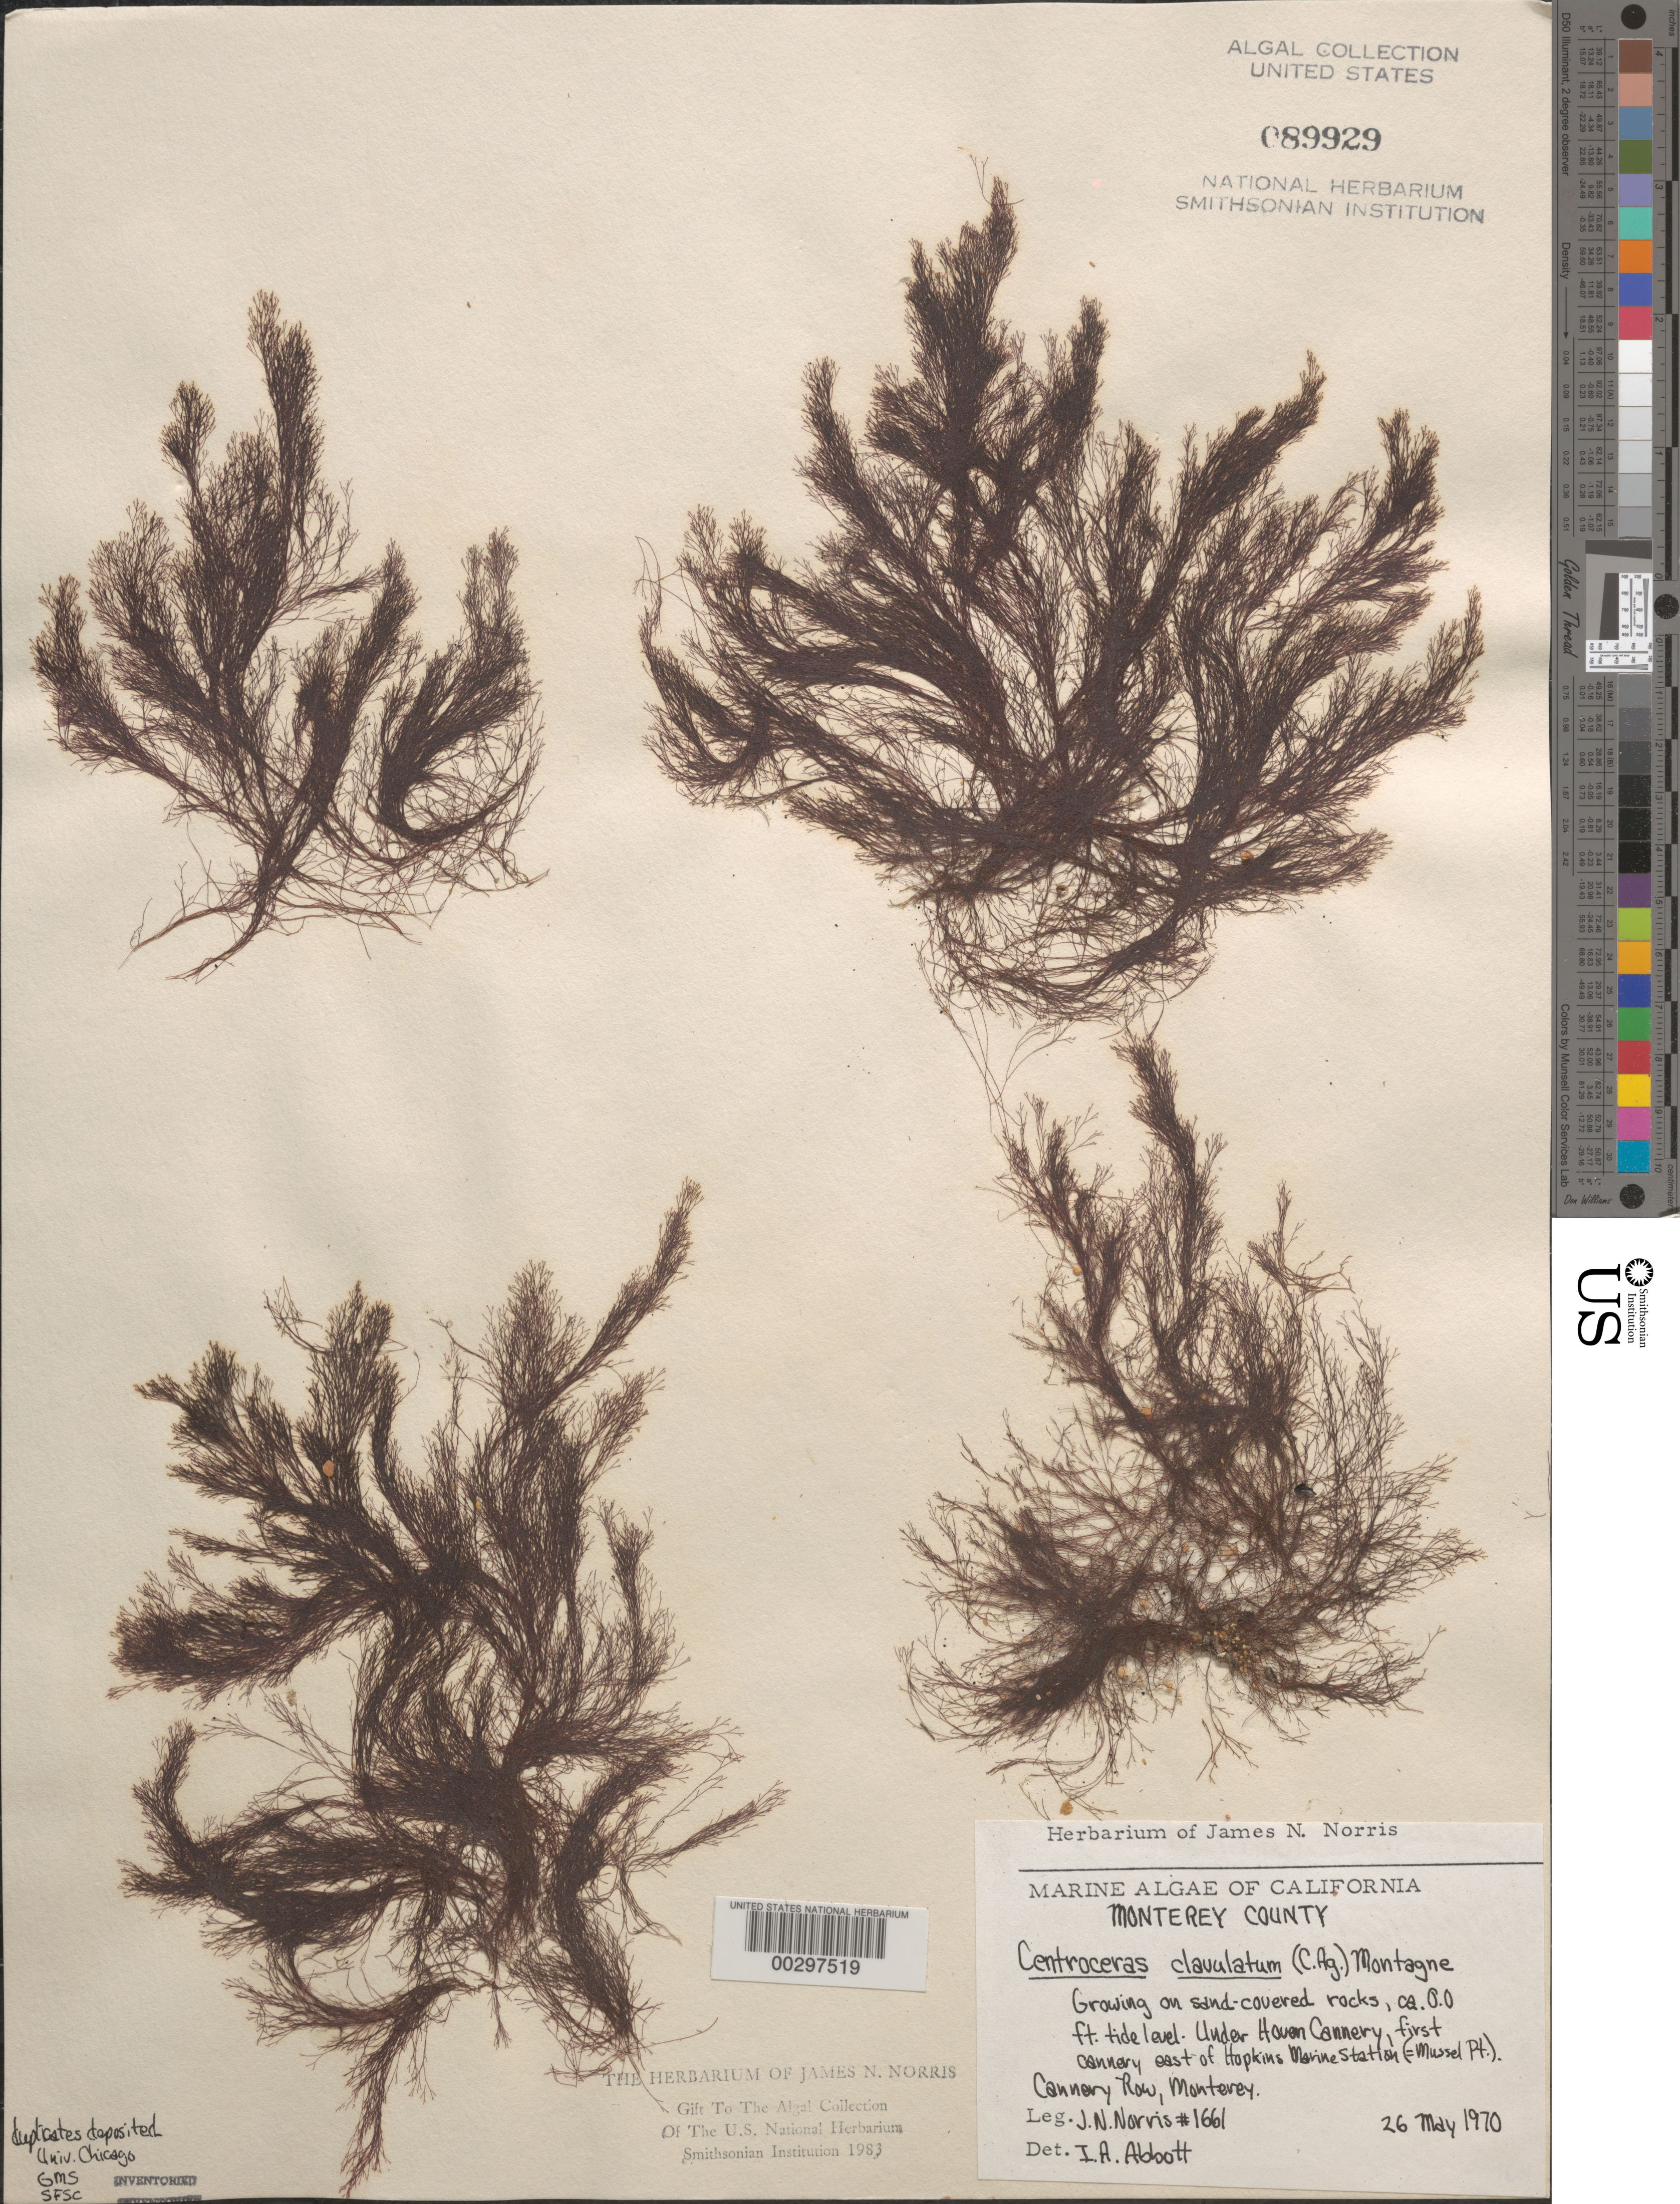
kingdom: Plantae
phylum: Rhodophyta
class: Florideophyceae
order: Ceramiales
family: Ceramiaceae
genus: Centroceras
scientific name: Centroceras clavulatum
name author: (C. Agardh) Mont.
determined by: Abbott, Isabella A.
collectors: J. N. Norris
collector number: JN-1661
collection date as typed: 26 May 1970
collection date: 1970-05-26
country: United States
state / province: California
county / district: Monterey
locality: Hovden Cannery, Cannery Row, Monterey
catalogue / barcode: US 89929